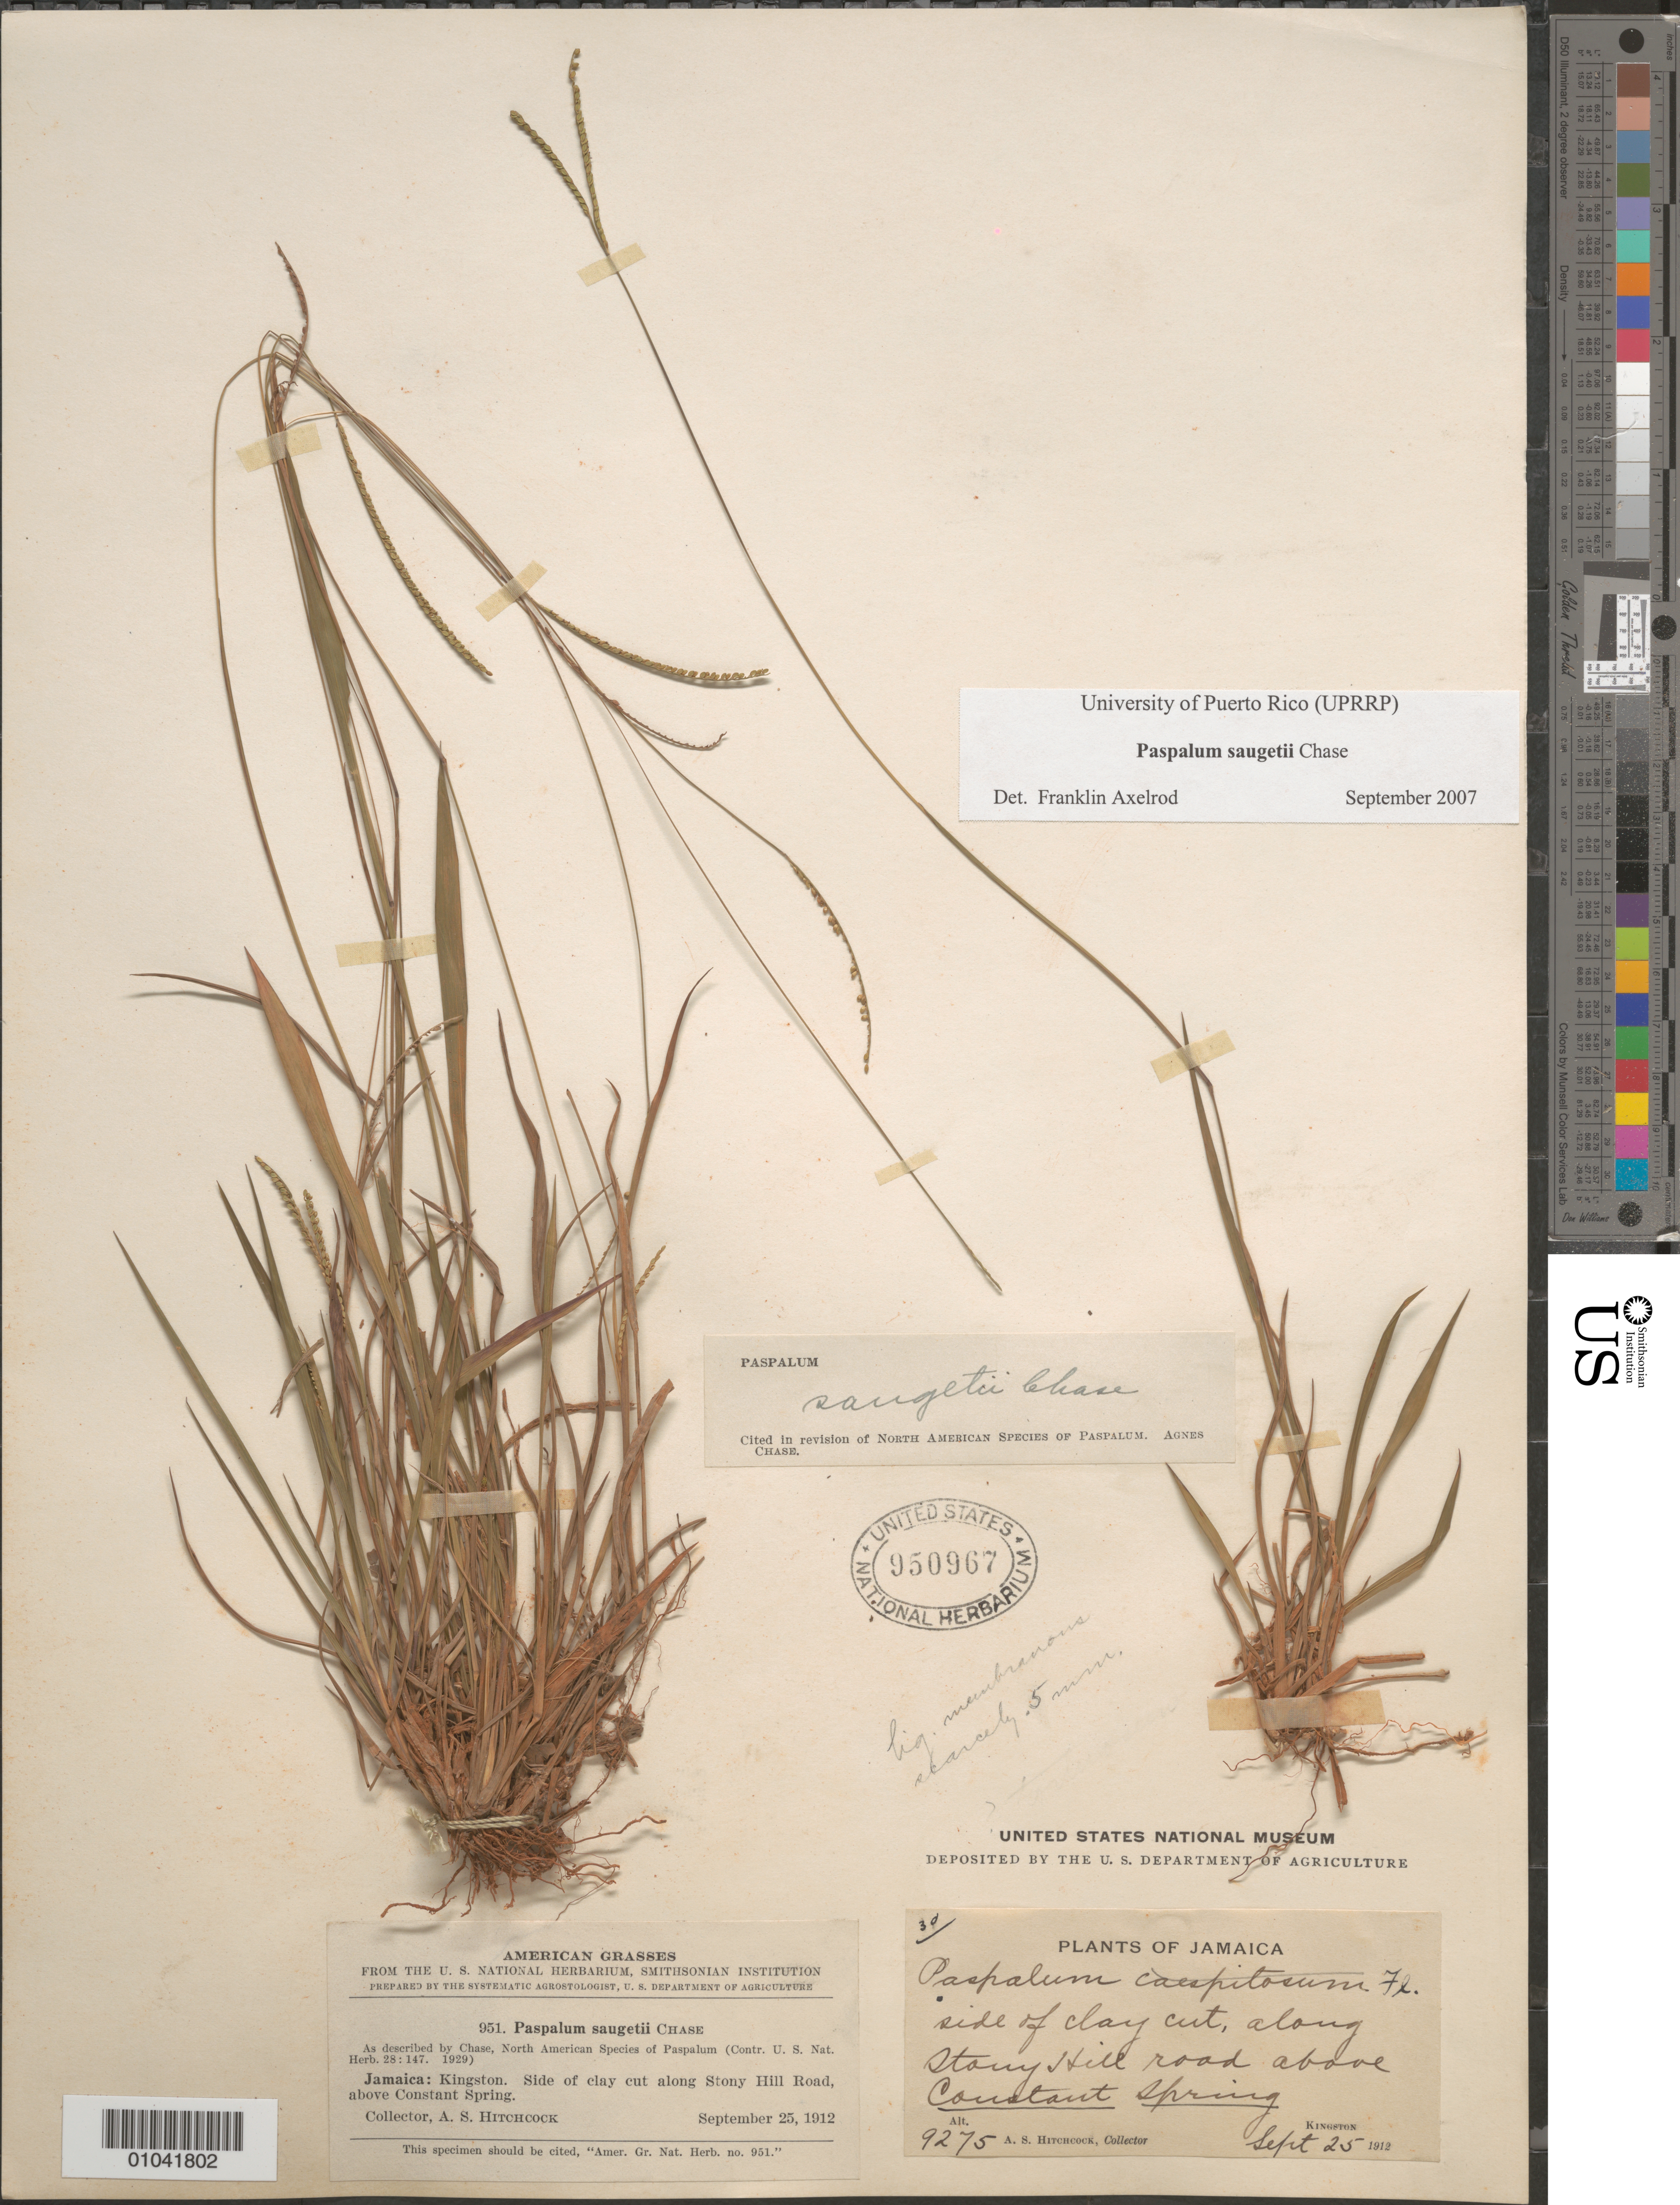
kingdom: Plantae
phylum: Tracheophyta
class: Liliopsida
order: Poales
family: Poaceae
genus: Paspalum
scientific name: Paspalum saugetii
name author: Chase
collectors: A. S. Hitchcock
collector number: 9275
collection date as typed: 25 Sep 1912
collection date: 1912-09-25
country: Jamaica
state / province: Kingston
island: Jamaica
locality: Along Stony Hill Road above Constant Spring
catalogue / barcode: US 950967